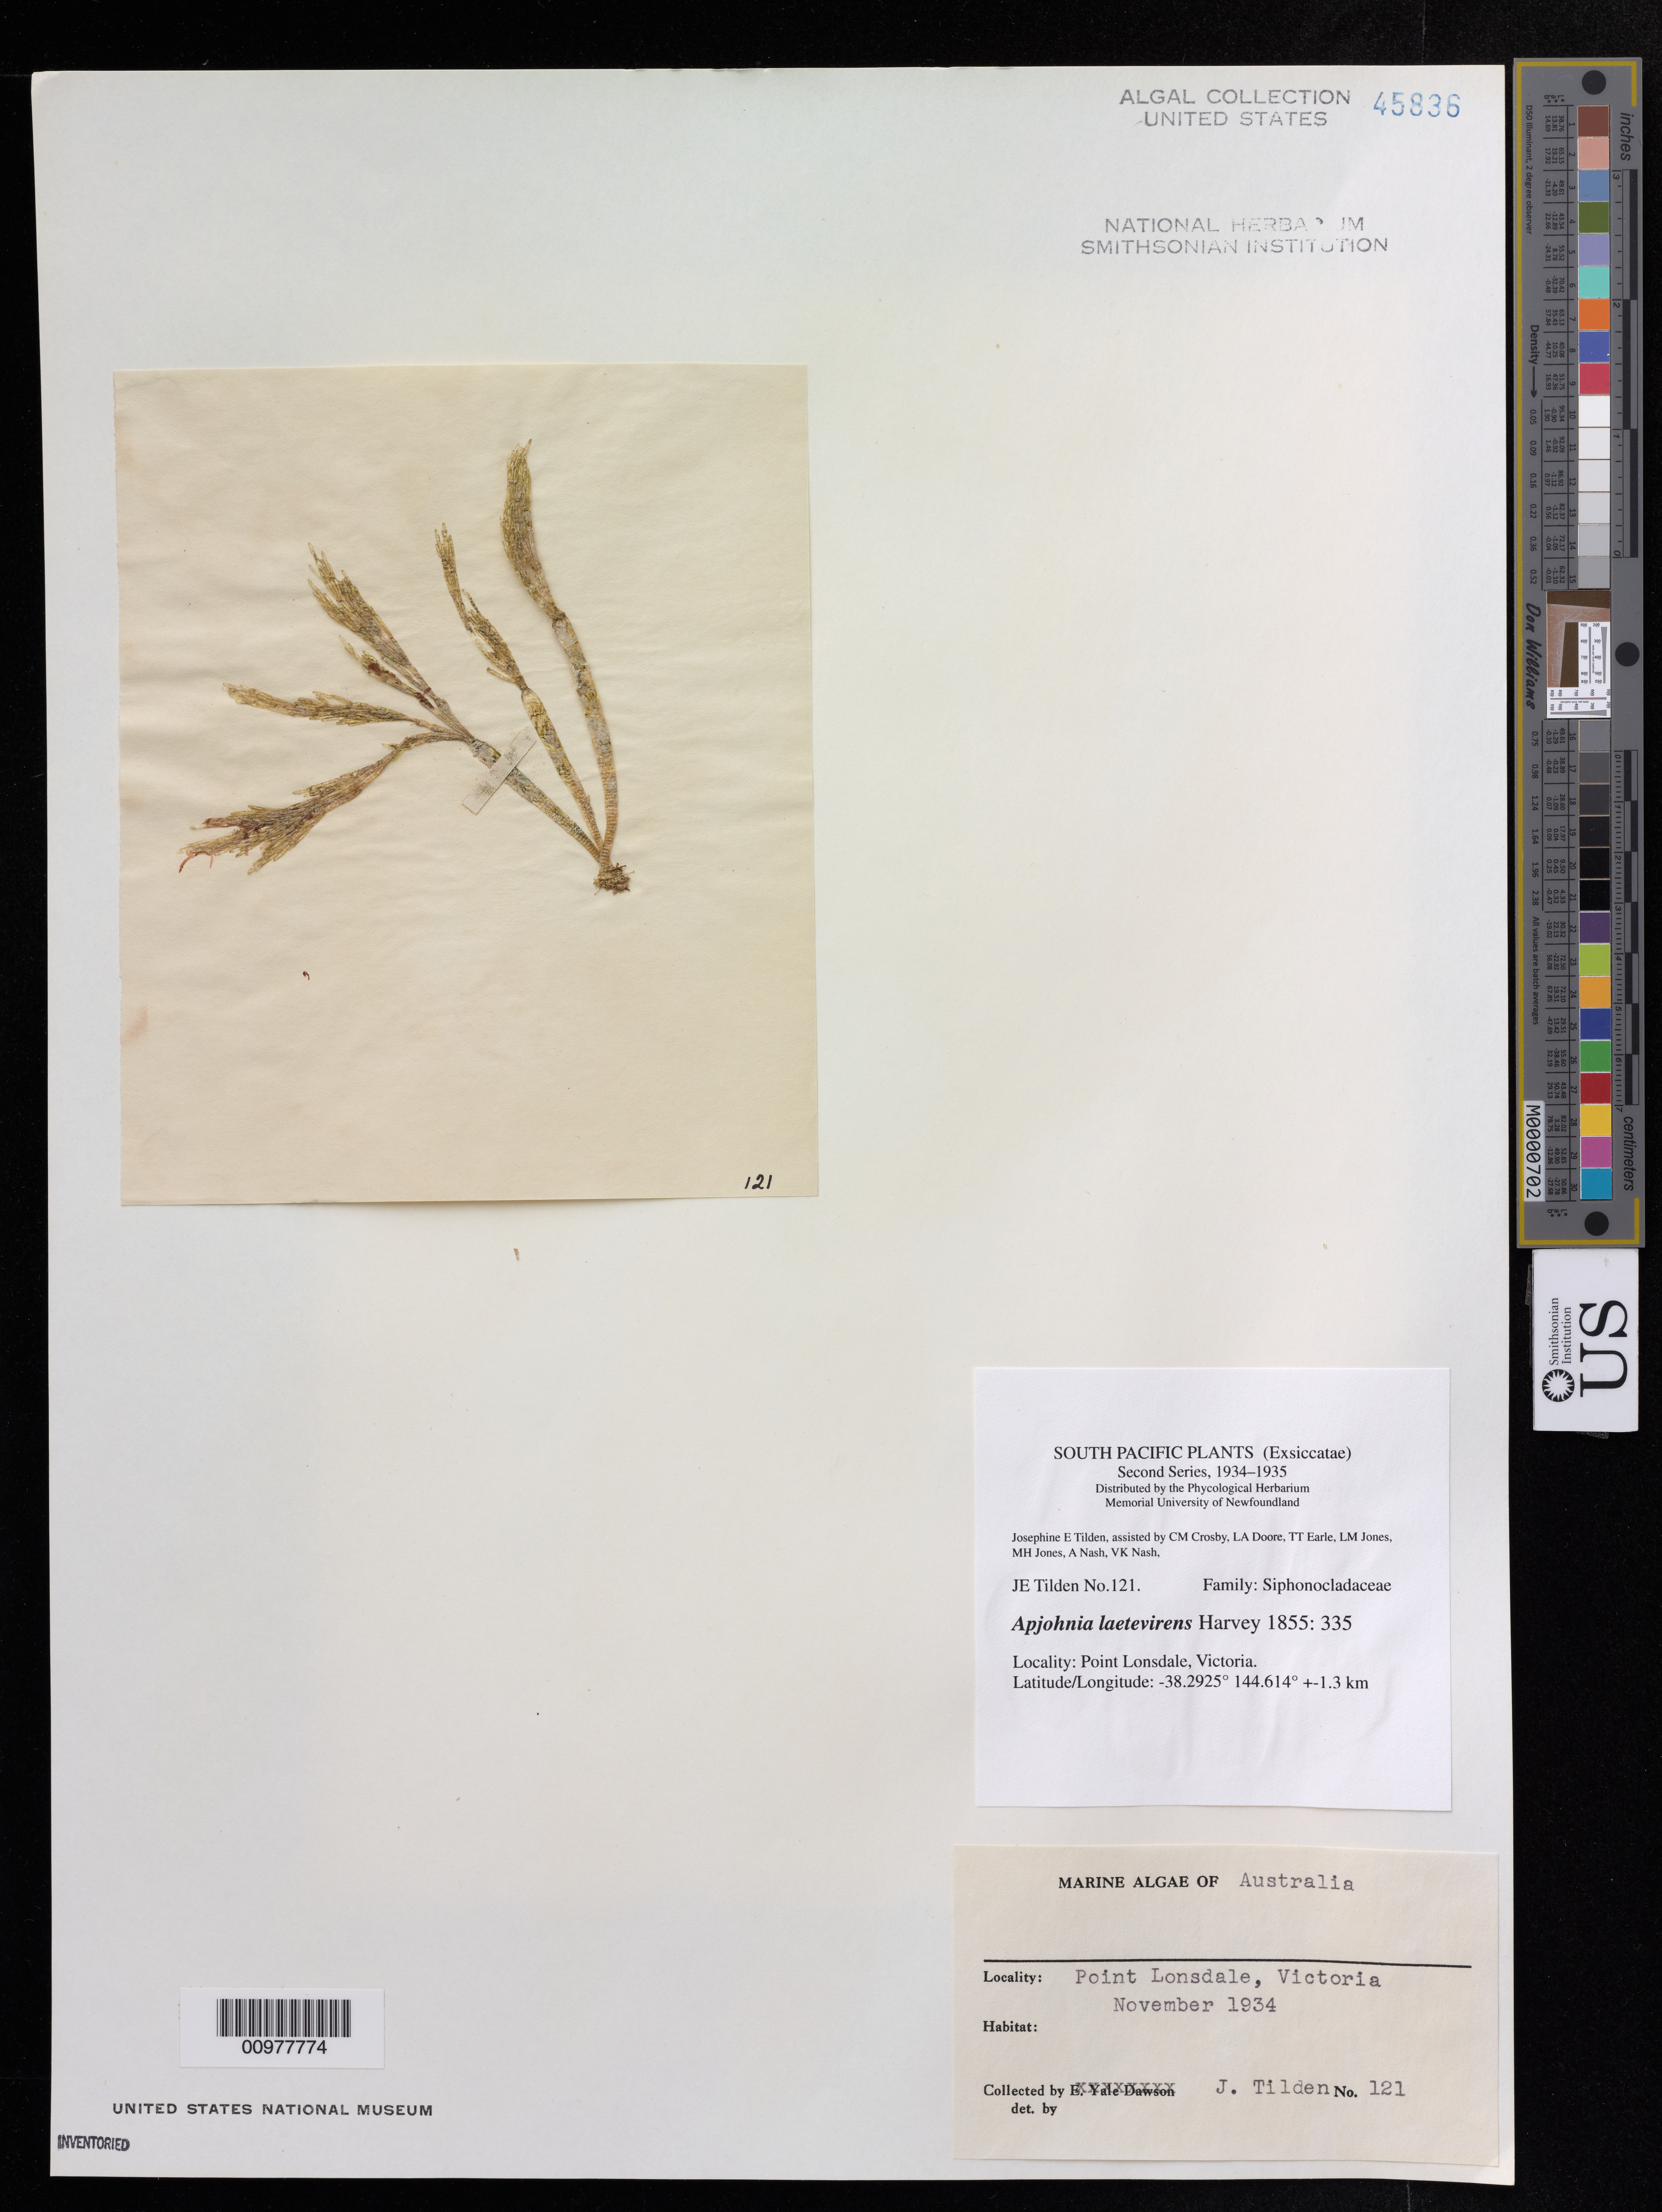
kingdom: Plantae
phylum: Chlorophyta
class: Ulvophyceae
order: Siphonocladales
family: Siphonocladaceae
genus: Apjohnia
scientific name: Apjohnia laetevirens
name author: Harvey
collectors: J. E. Tilden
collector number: JET 121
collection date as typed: Nov 1934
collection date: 1934-11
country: Australia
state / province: Victoria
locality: Point Lonsdale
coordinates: -38.2925, 144.614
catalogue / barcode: US 45836